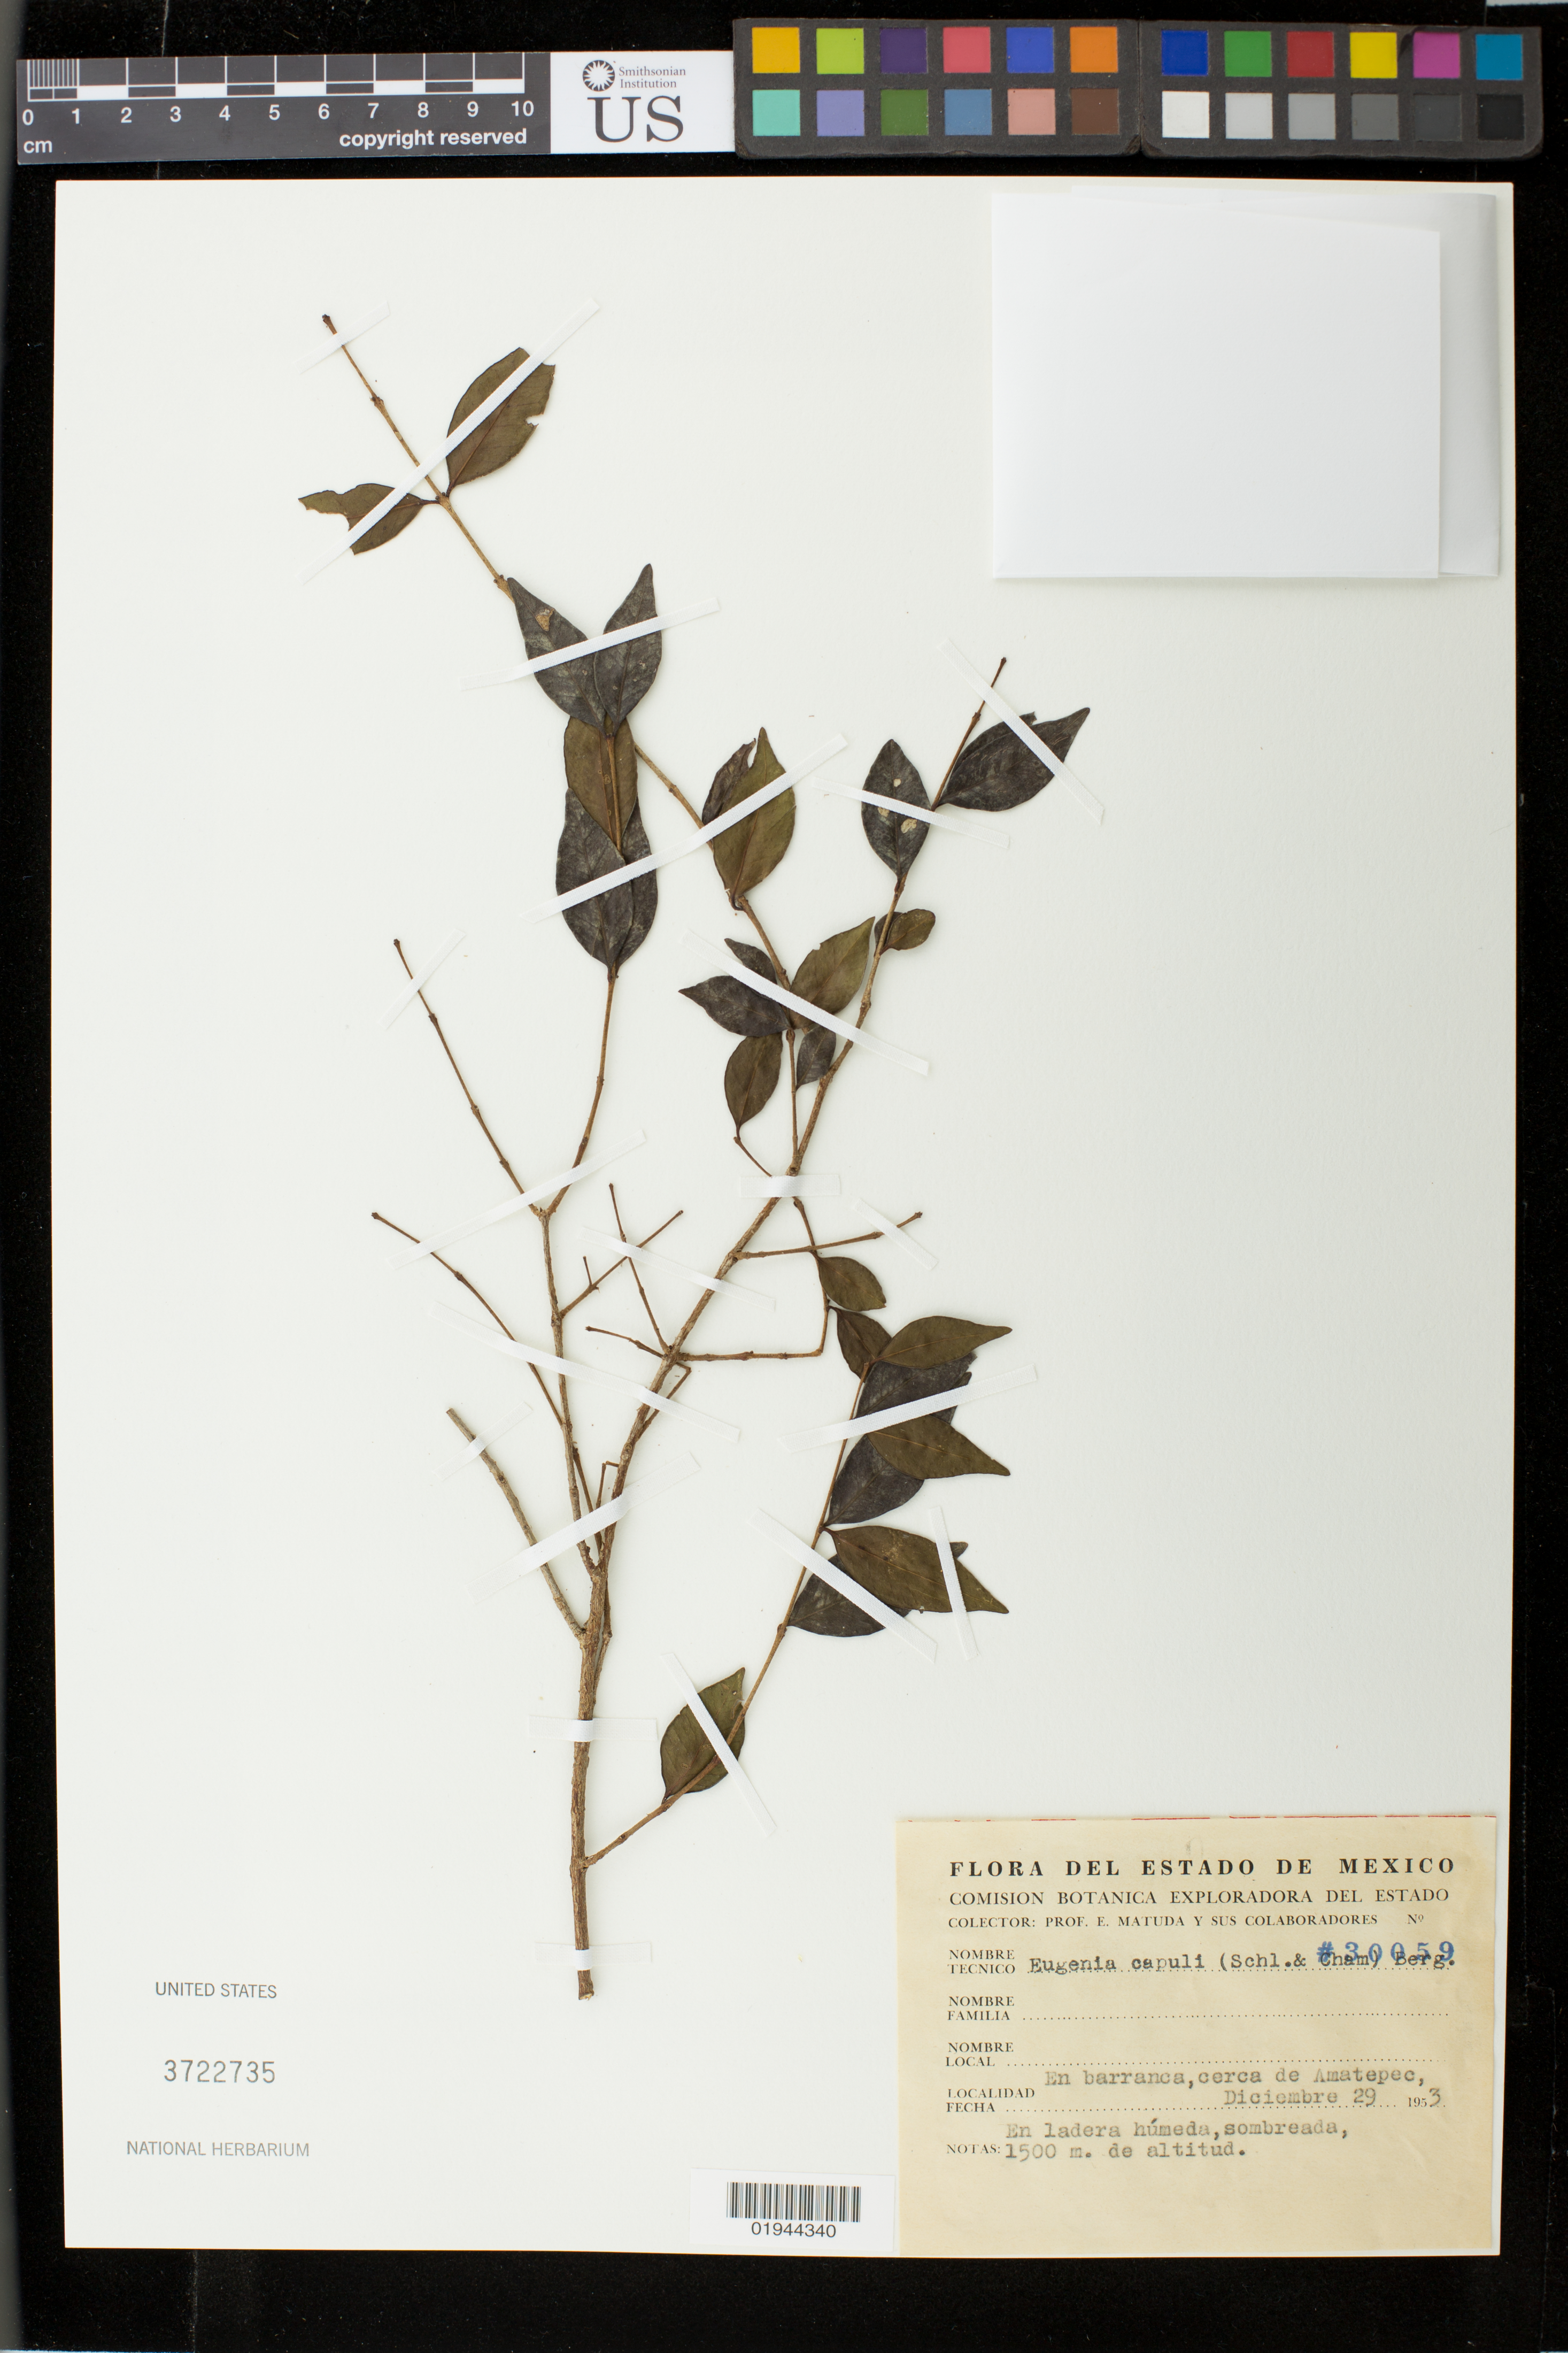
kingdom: Plantae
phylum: Tracheophyta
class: Magnoliopsida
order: Myrtales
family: Myrtaceae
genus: Eugenia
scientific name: Eugenia capuli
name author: (Schltdl. & Cham.) Hook. & Arn.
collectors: E. Matuda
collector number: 30059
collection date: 1953-12-29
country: Mexico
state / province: México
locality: En barranca, cerca de Amatepec.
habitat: En ladera humeda, sombreada.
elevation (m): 1500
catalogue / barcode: US 3722735